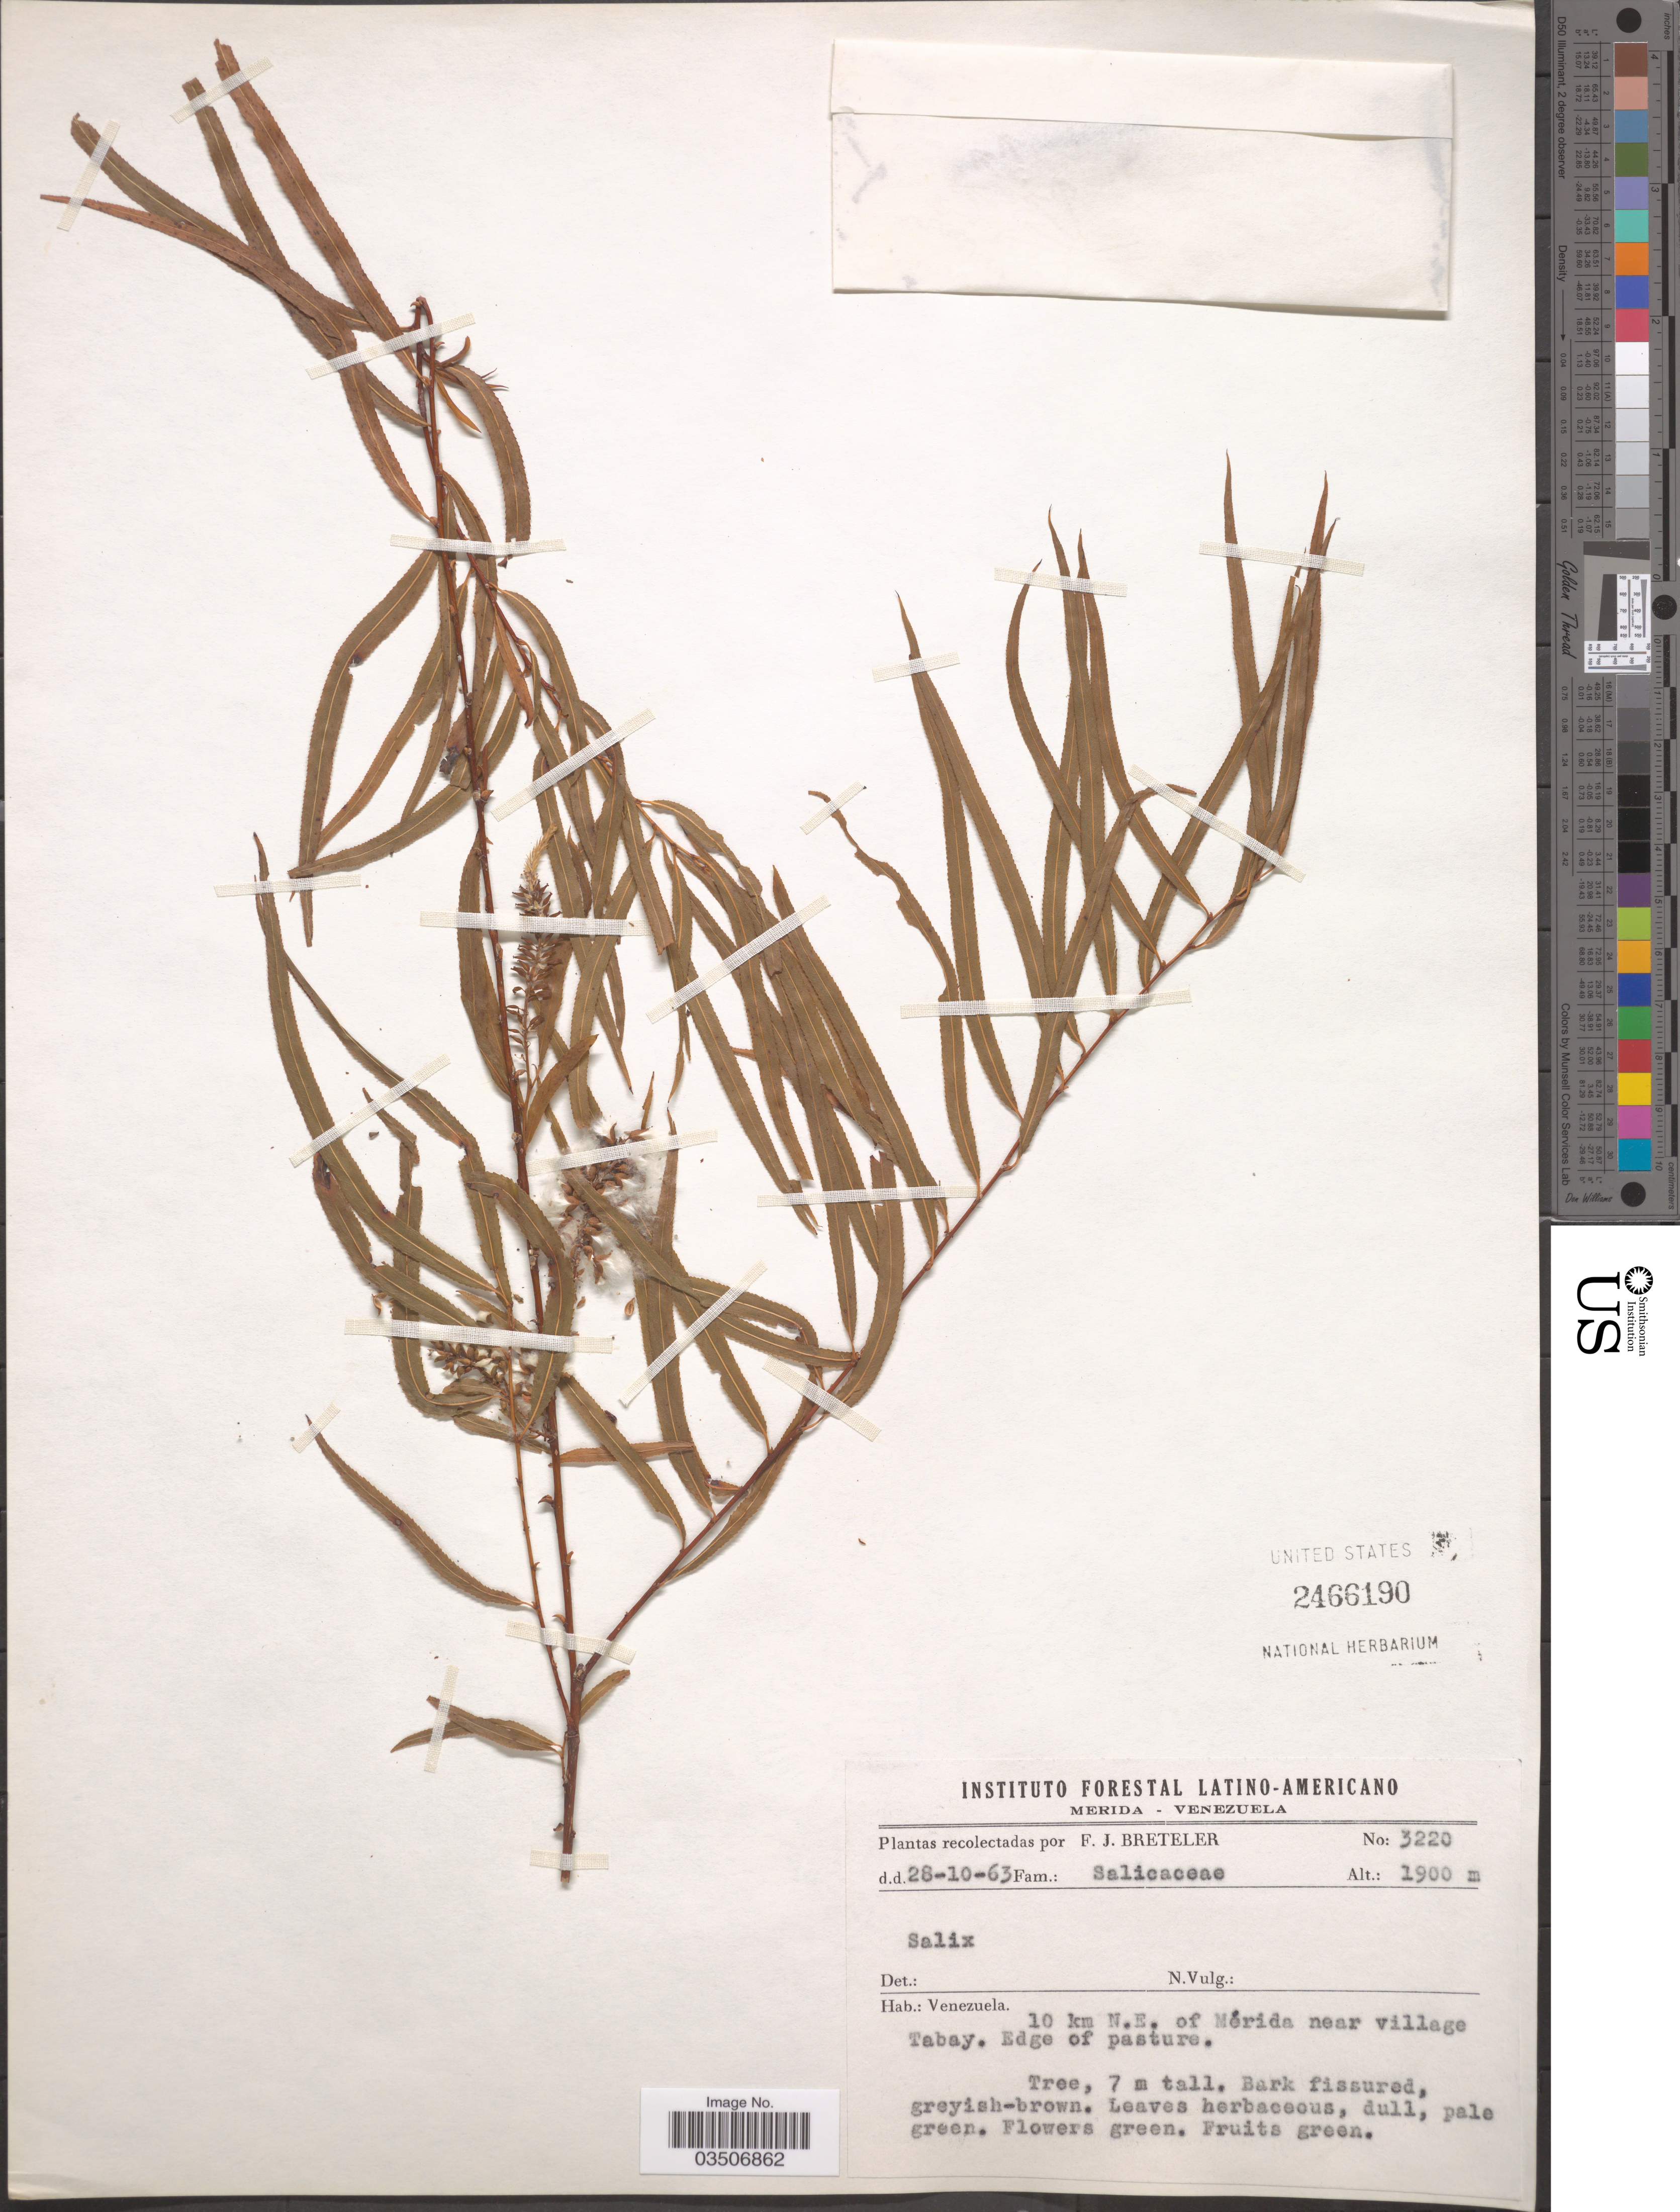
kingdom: Plantae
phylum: Tracheophyta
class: Magnoliopsida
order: Malpighiales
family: Salicaceae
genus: Salix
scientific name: Salix cordata x S. sericea Marshall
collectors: F. J. Breteler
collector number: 3220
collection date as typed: Transcribed d/m/y: 28/10/63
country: Venezuela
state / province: Mérida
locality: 10 km N.E. of Mérida near village Tabay.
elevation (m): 1900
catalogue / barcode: US 2466190